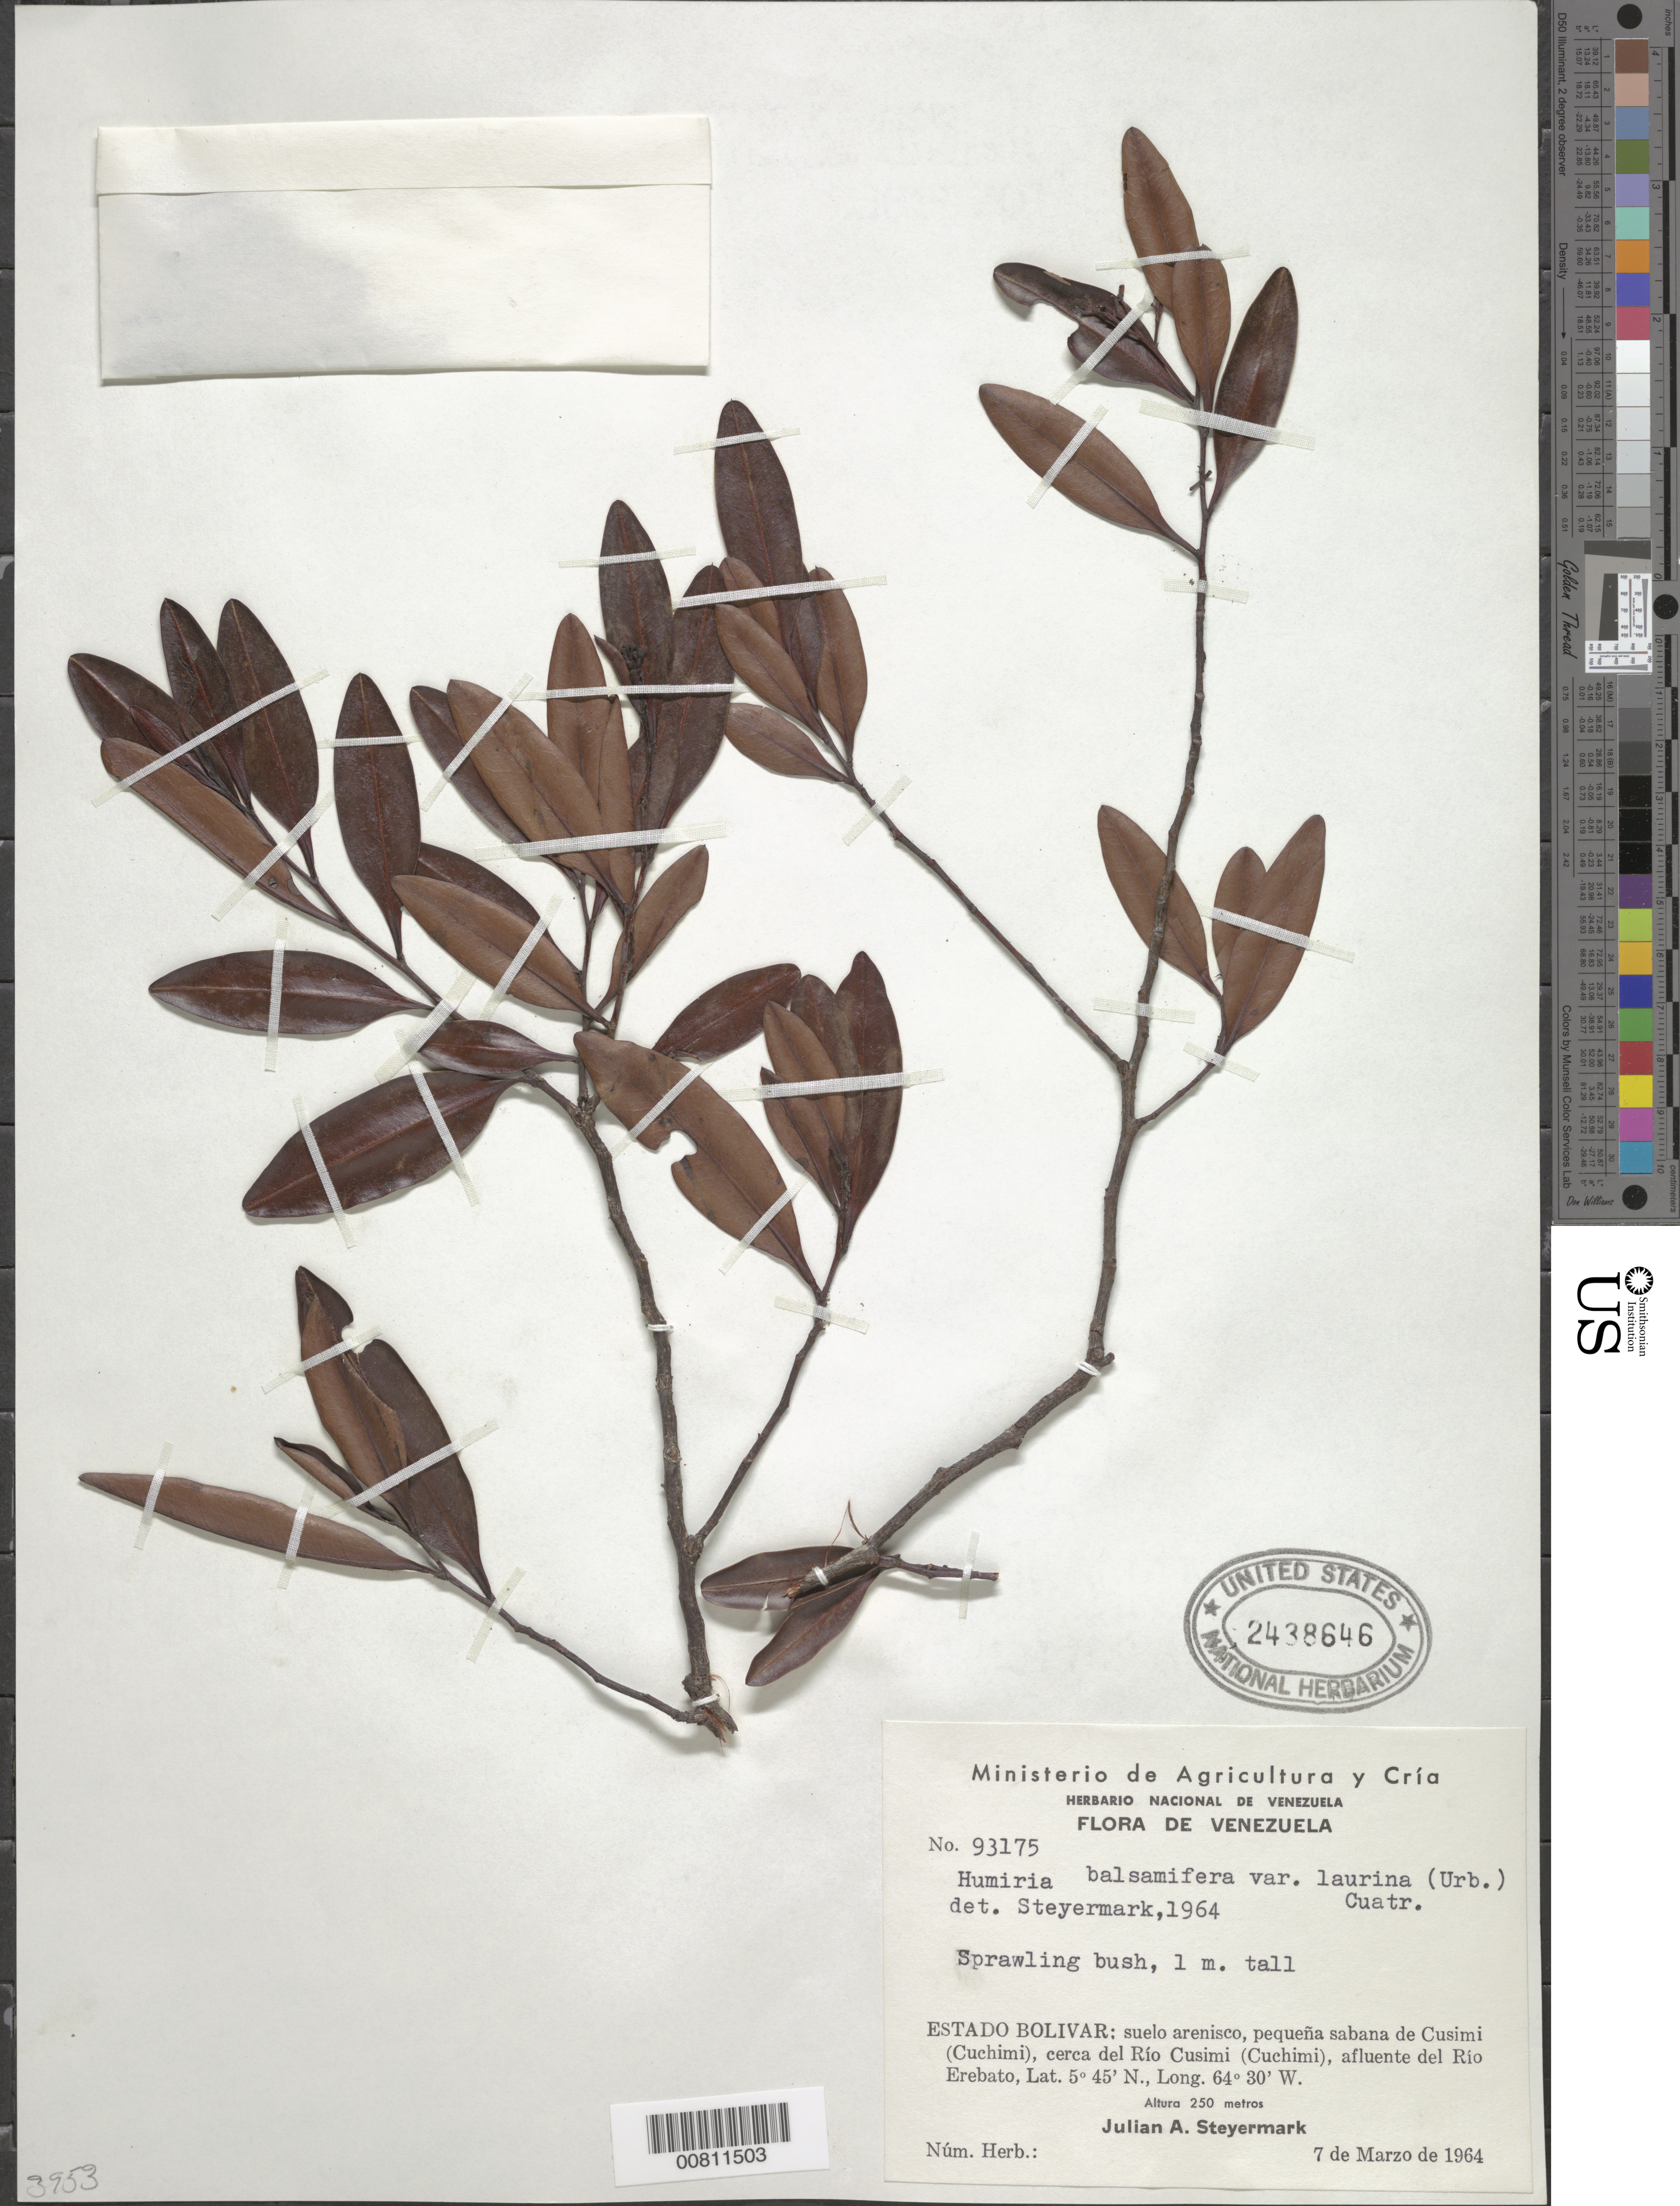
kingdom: Plantae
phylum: Tracheophyta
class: Magnoliopsida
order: Malpighiales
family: Humiriaceae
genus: Humiria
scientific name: Humiria balsamifera var. laurina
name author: Cuatrec.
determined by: Steyermark, Julian A., (VEN)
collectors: J. Steyermark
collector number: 93175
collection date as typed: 7-Mar-64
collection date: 1964-03-07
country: Venezuela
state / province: Bolívar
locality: Sabana de Cusimi (Cuchimi), cerca del Río Cusimi (Cuchimi), afluente del Río Erebato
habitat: Suelo arenisco, pequeña sabana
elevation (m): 250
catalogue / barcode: US 2438646